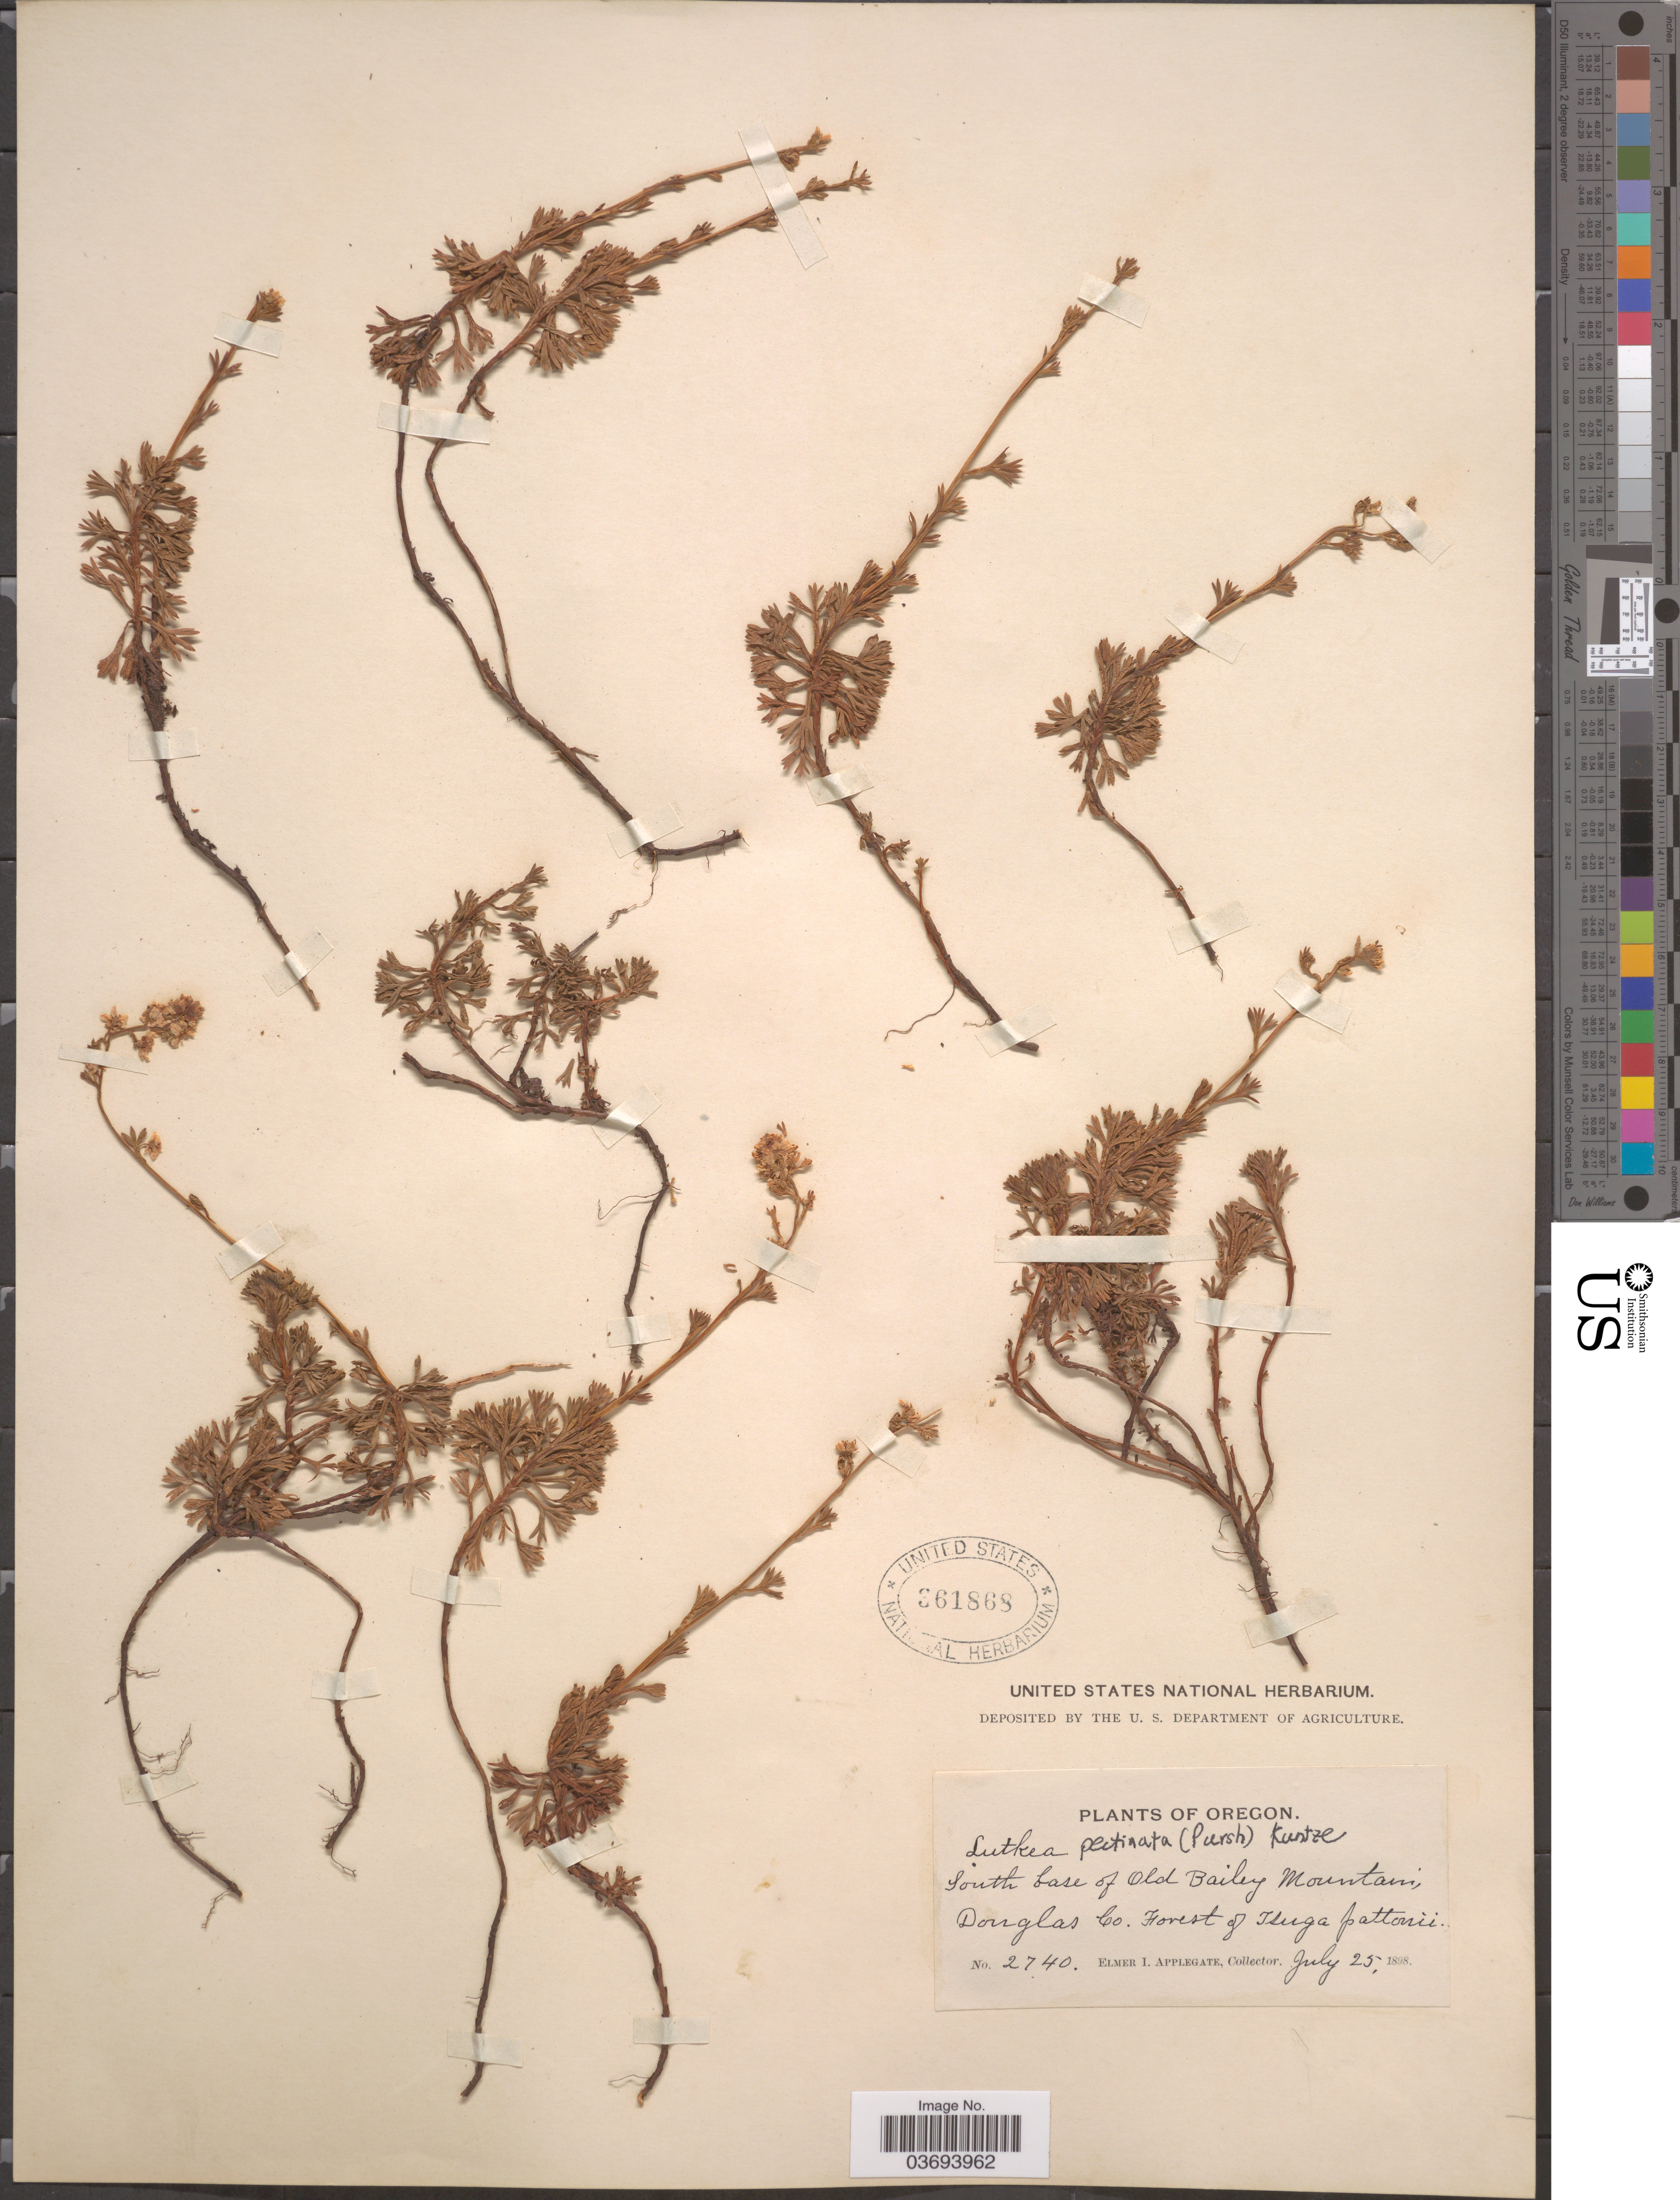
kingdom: Plantae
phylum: Tracheophyta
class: Magnoliopsida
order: Rosales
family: Rosaceae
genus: Luetkea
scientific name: Luetkea pectinata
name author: (Pursh) Kuntze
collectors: E. I. Applegate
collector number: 2740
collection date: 1898-07-25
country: United States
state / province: Oregon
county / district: Douglas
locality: South base of Old Bailey Mountains, Douglas Co. Forest of Isuga pattonii. [unsure placement]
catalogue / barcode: US 361868